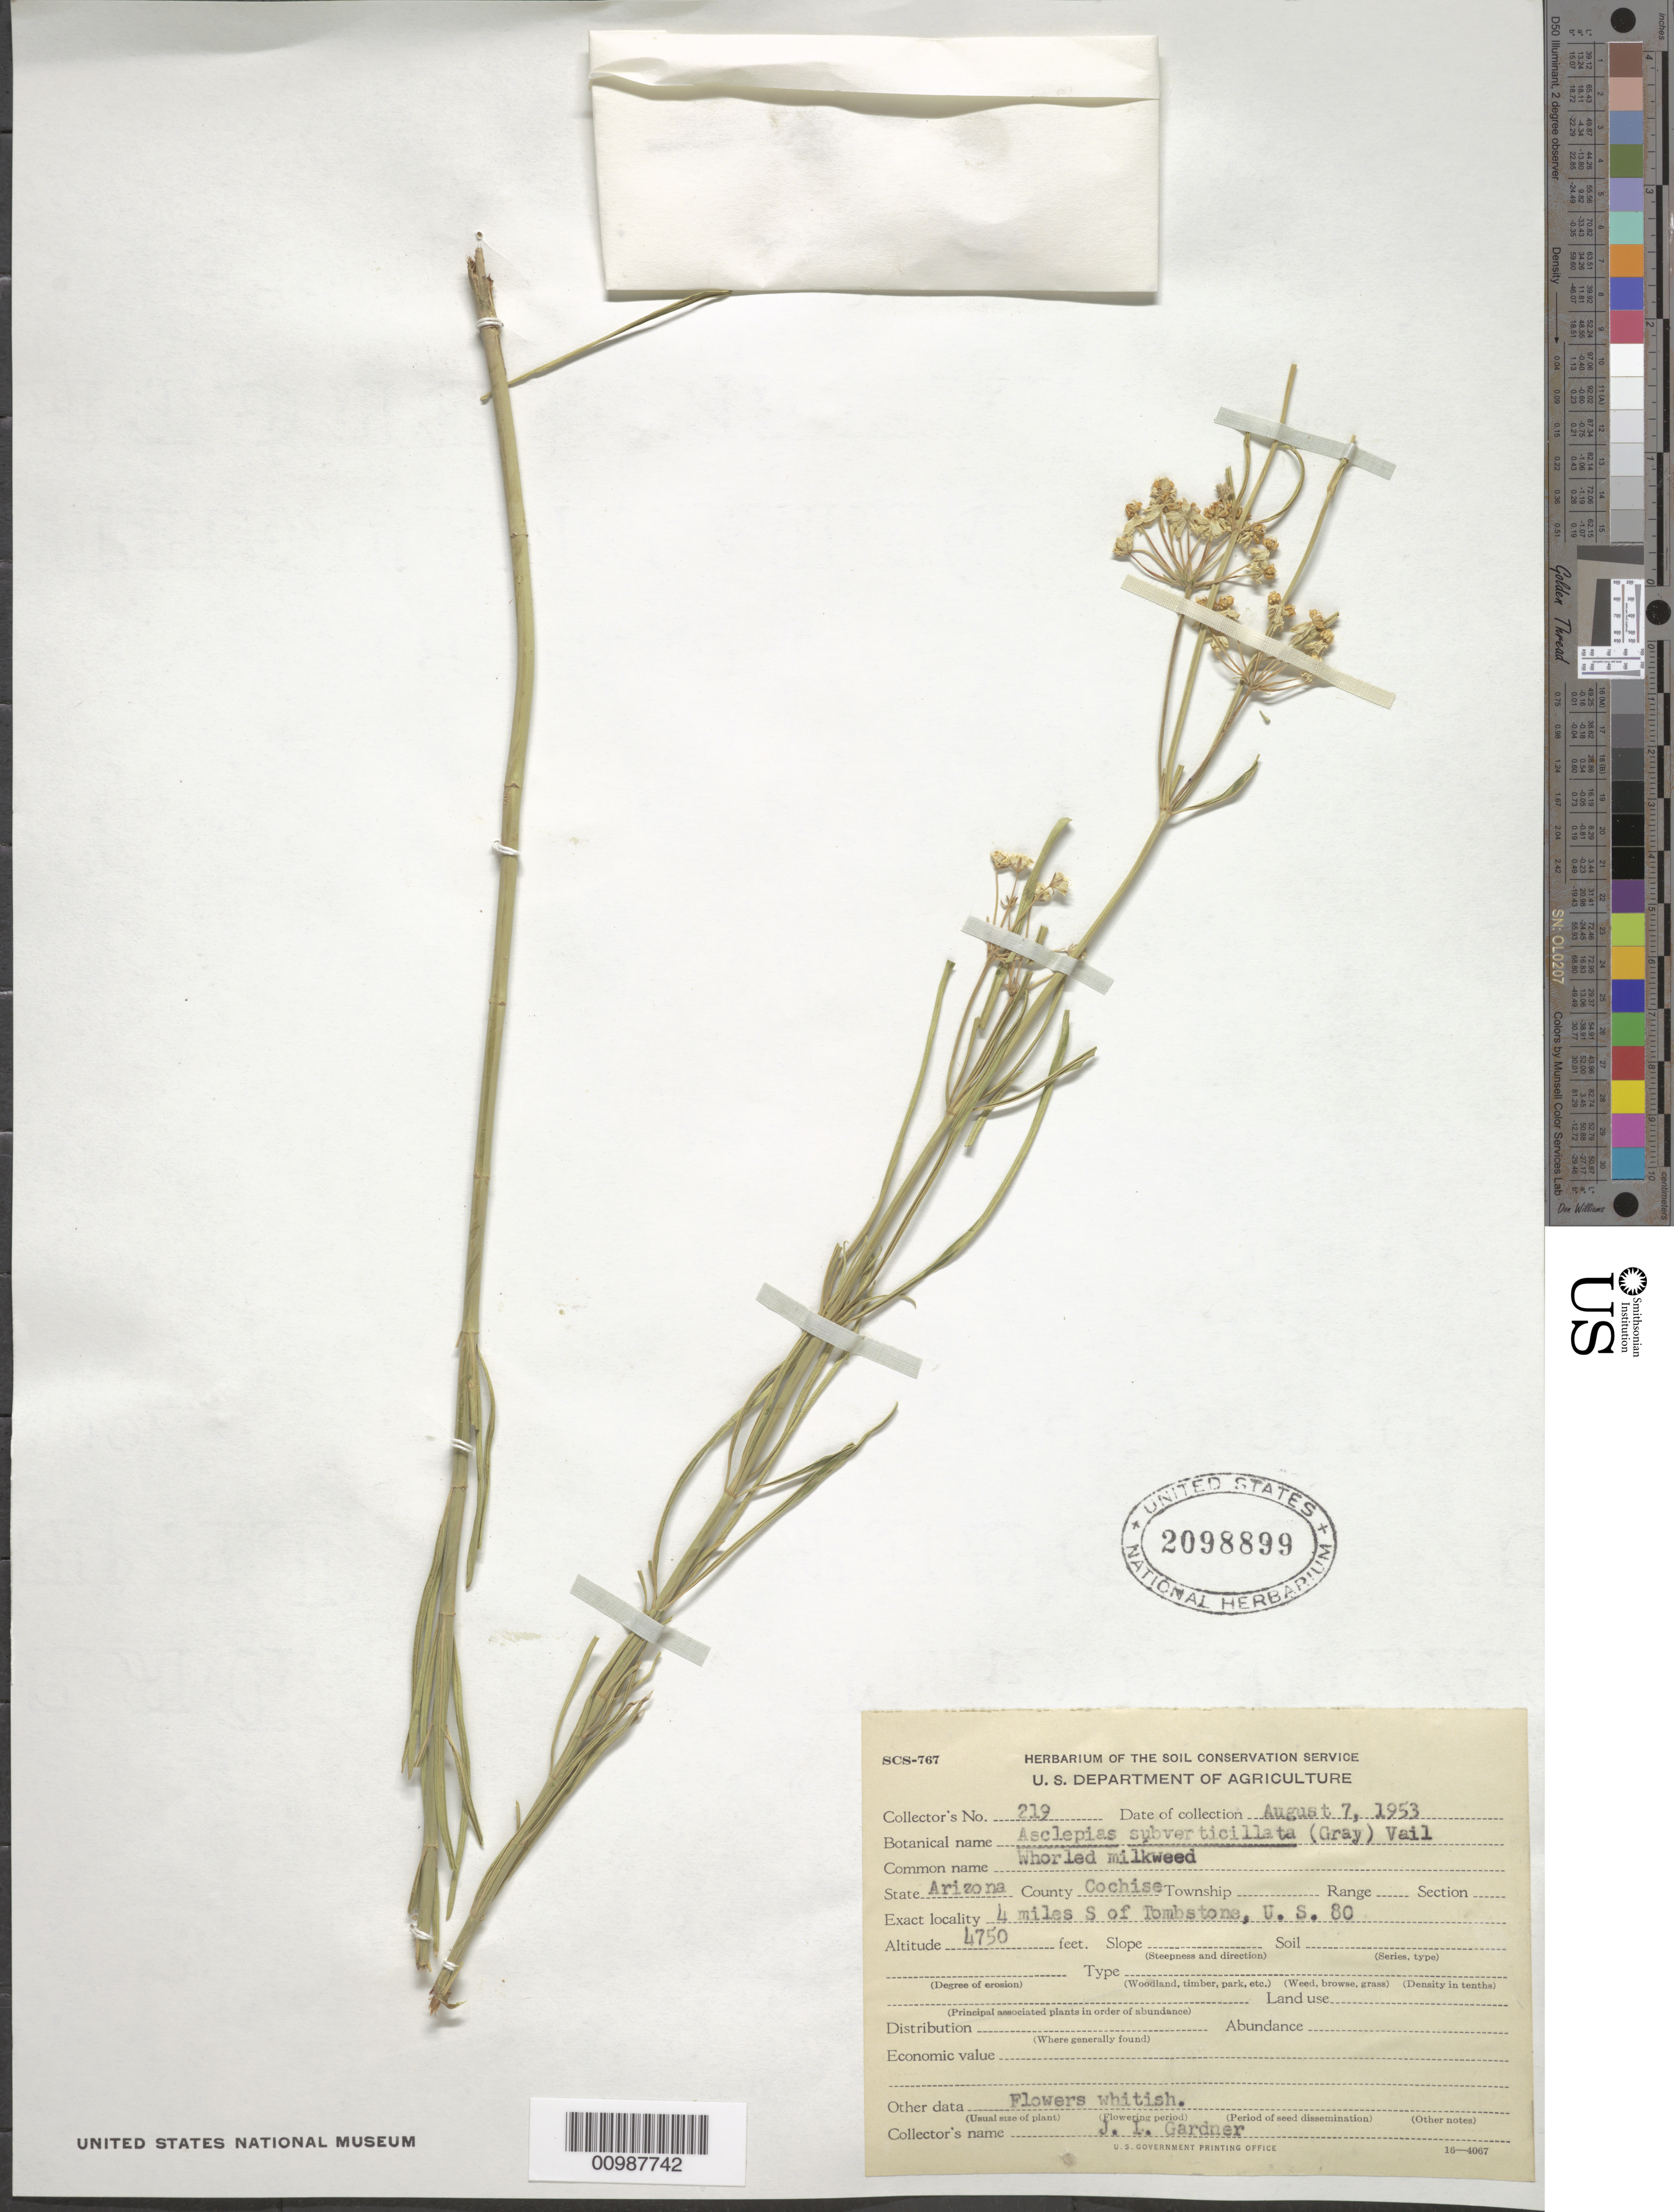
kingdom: Plantae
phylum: Tracheophyta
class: Magnoliopsida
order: Gentianales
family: Apocynaceae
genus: Asclepias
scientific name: Asclepias subverticillata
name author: (A. Gray) Vail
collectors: J. L. Gardner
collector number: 219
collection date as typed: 07 Aug 1953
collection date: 1953-08-07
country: United States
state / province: Arizona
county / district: Cochise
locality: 4 miles S of Tombstone, US 80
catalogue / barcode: US 2098899